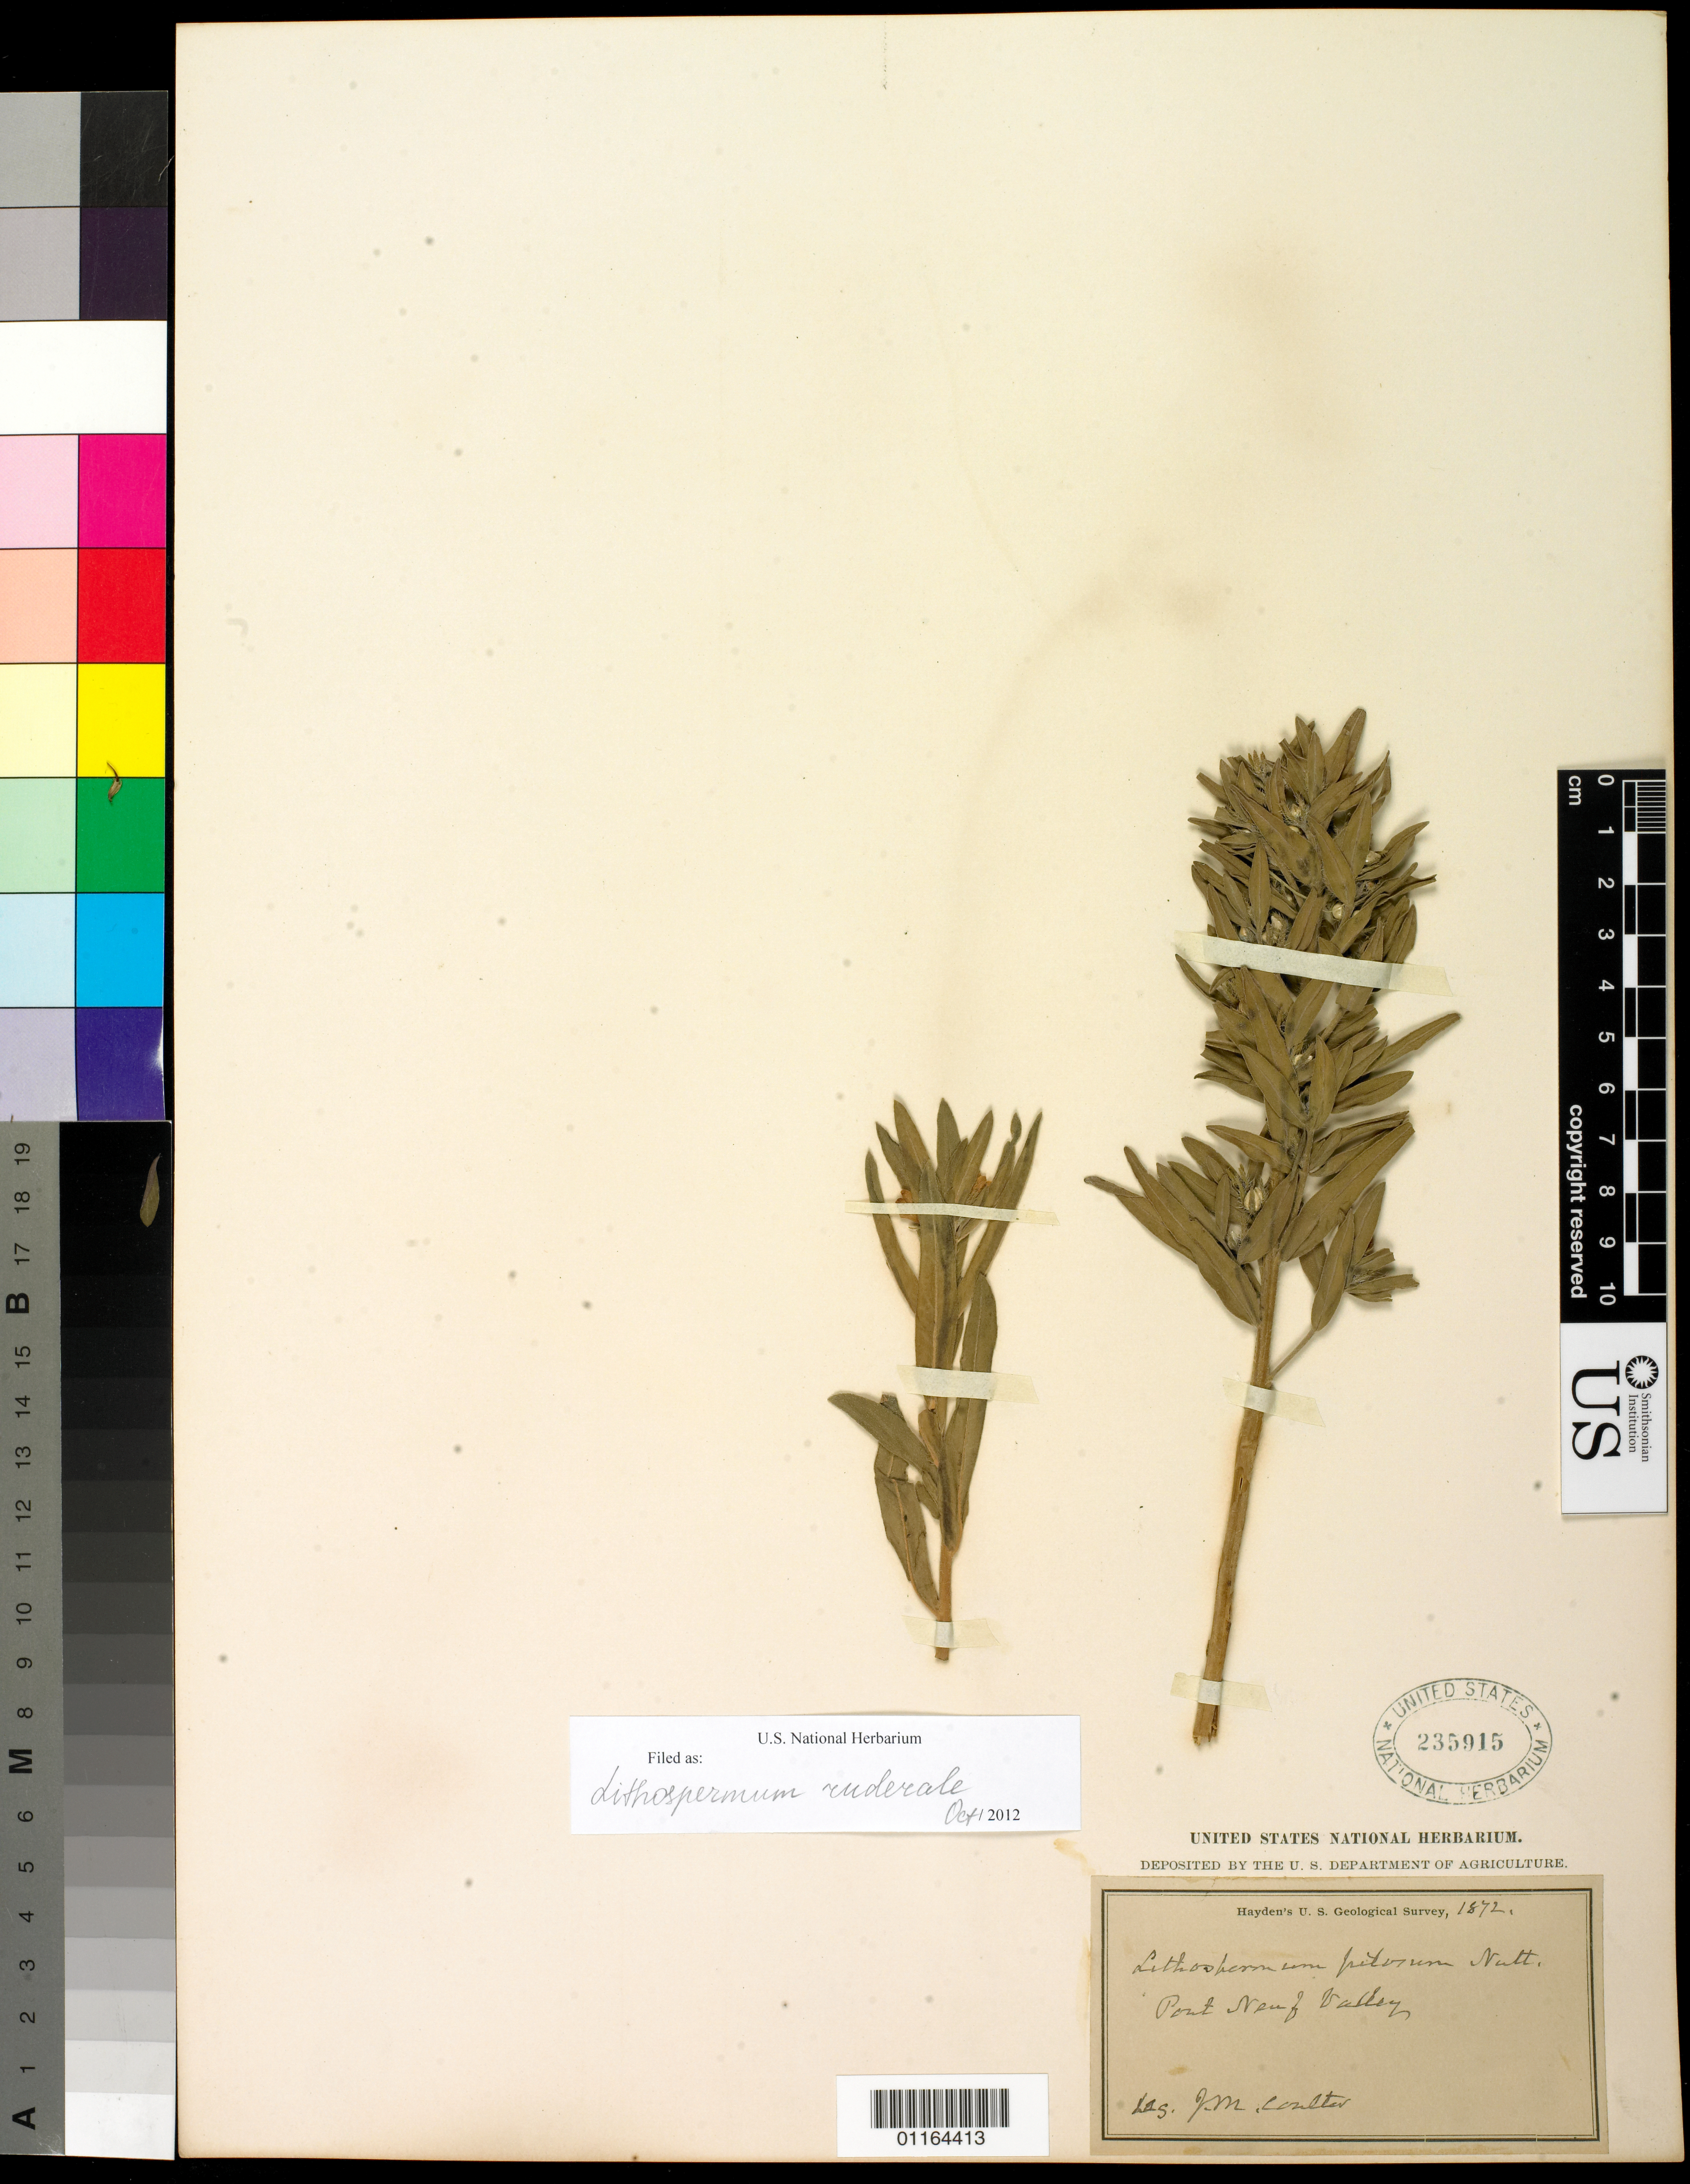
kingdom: Plantae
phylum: Tracheophyta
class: Magnoliopsida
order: Boraginales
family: Boraginaceae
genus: Lithospermum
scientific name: Lithospermum ruderale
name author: Douglas ex Lehm.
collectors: J. M. Coulter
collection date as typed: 1872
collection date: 1872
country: United States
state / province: Idaho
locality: Portneuf Valley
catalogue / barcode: US 235915